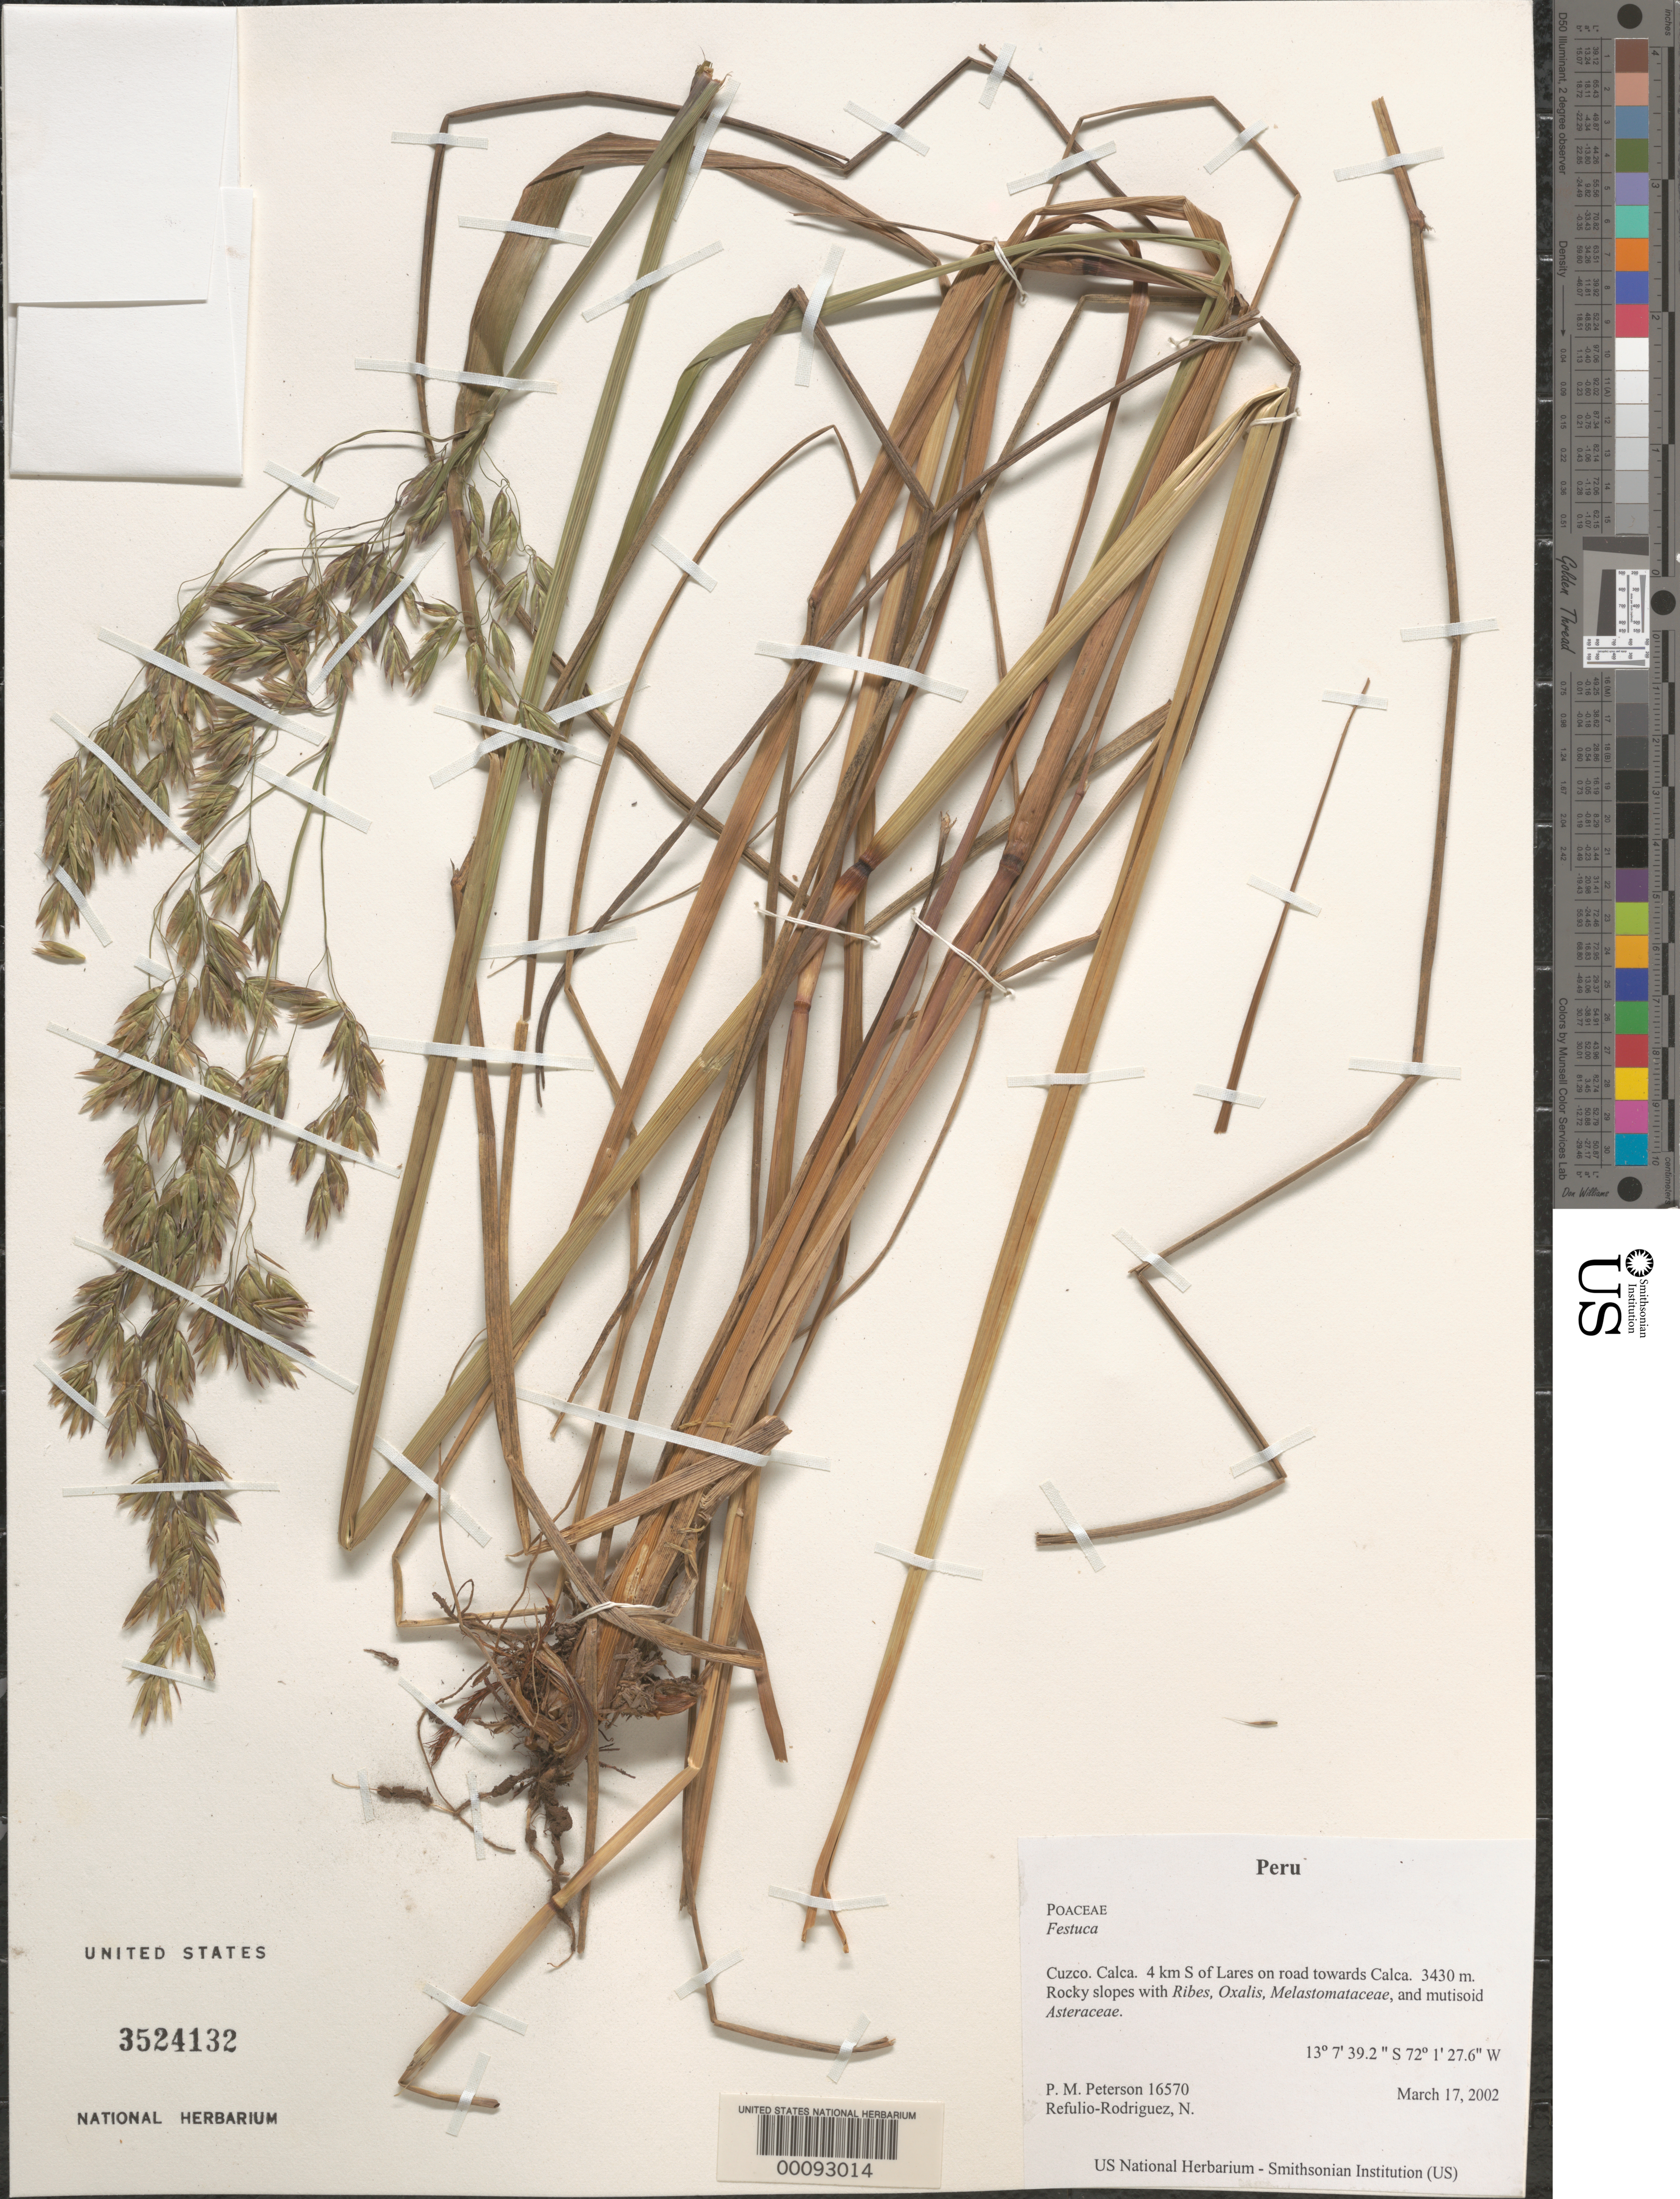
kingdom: Plantae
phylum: Tracheophyta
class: Liliopsida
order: Poales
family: Poaceae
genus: Festuca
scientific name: Festuca sp.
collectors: P. M. Peterson & N. Refulio-Rodríguez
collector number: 16570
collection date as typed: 17 Mar 2002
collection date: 2002-03-17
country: Peru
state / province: Cusco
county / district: Calca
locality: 4 km S of Lares on road towards Calca.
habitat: Rocky slopes with ~Ribes, Oxalis, Melastomataceae~, and mutisoid ~Asteraceae~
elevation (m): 3430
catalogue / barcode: US 3524132